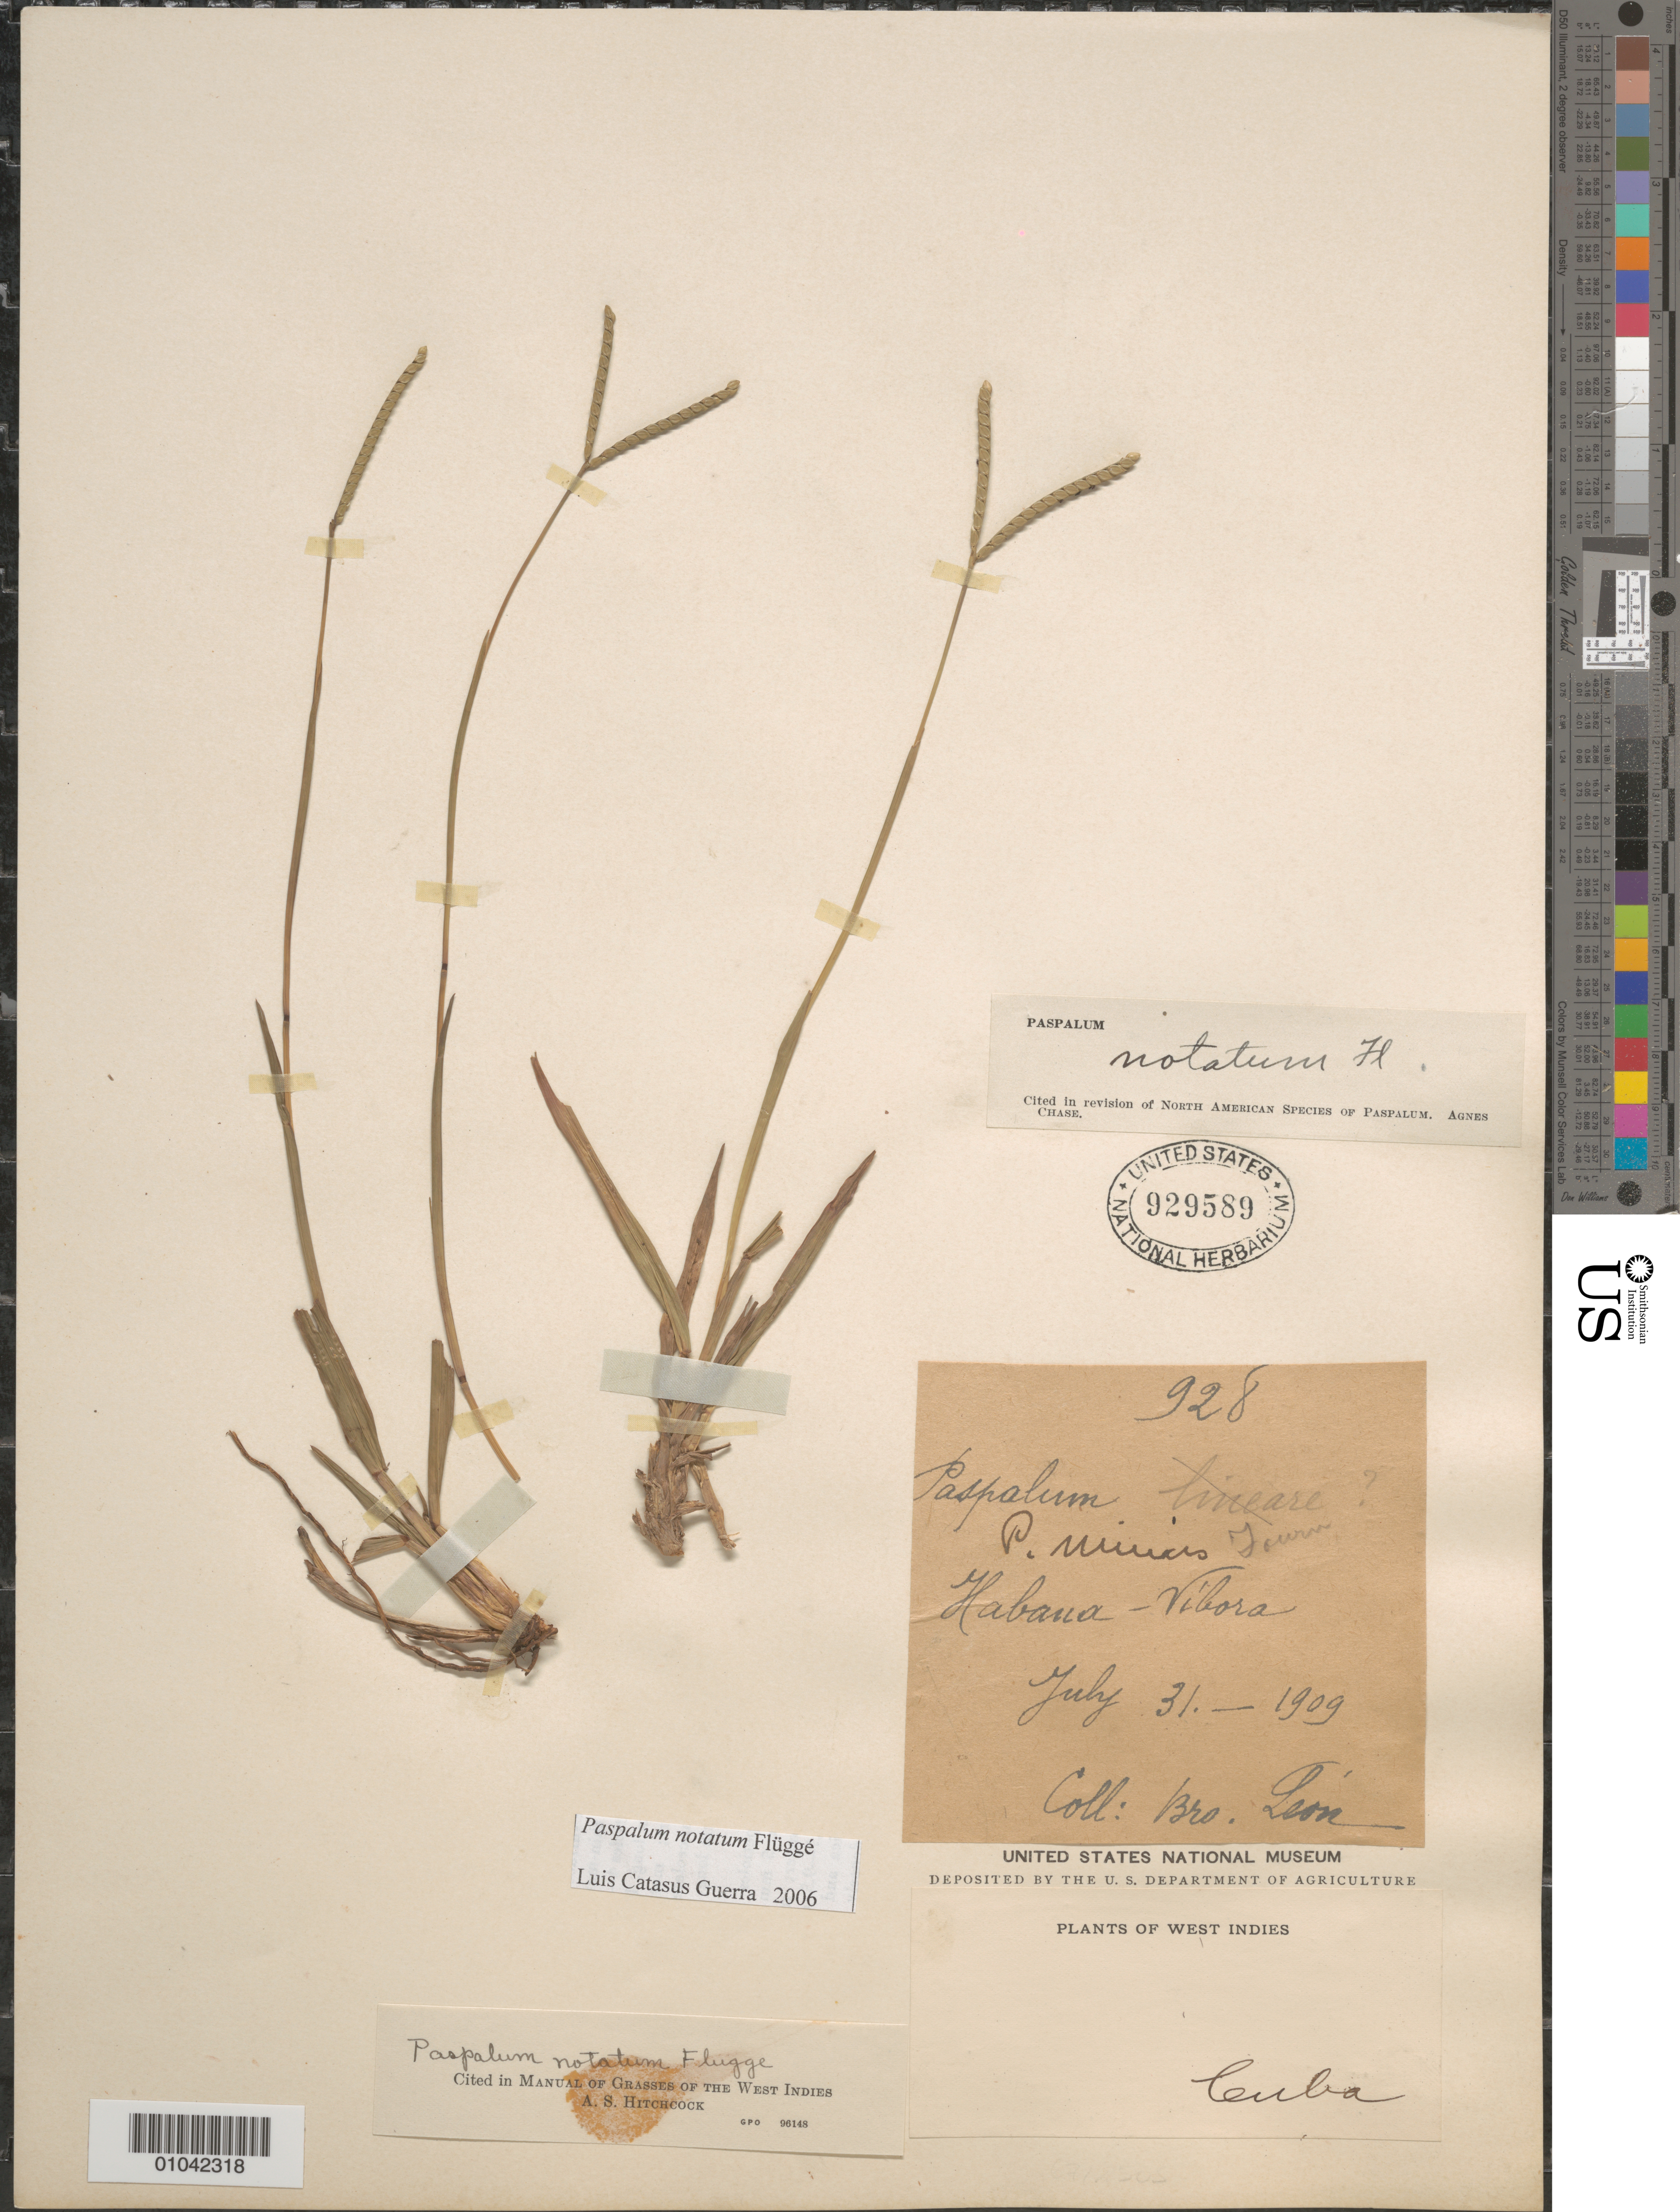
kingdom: Plantae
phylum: Tracheophyta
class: Liliopsida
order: Poales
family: Poaceae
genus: Paspalum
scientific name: Paspalum notatum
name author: Flüggé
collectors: Bro. León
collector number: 928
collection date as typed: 31 Jul 1909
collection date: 1909-07-31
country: Cuba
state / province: La Habana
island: Cuba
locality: Vibora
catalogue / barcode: US 929589